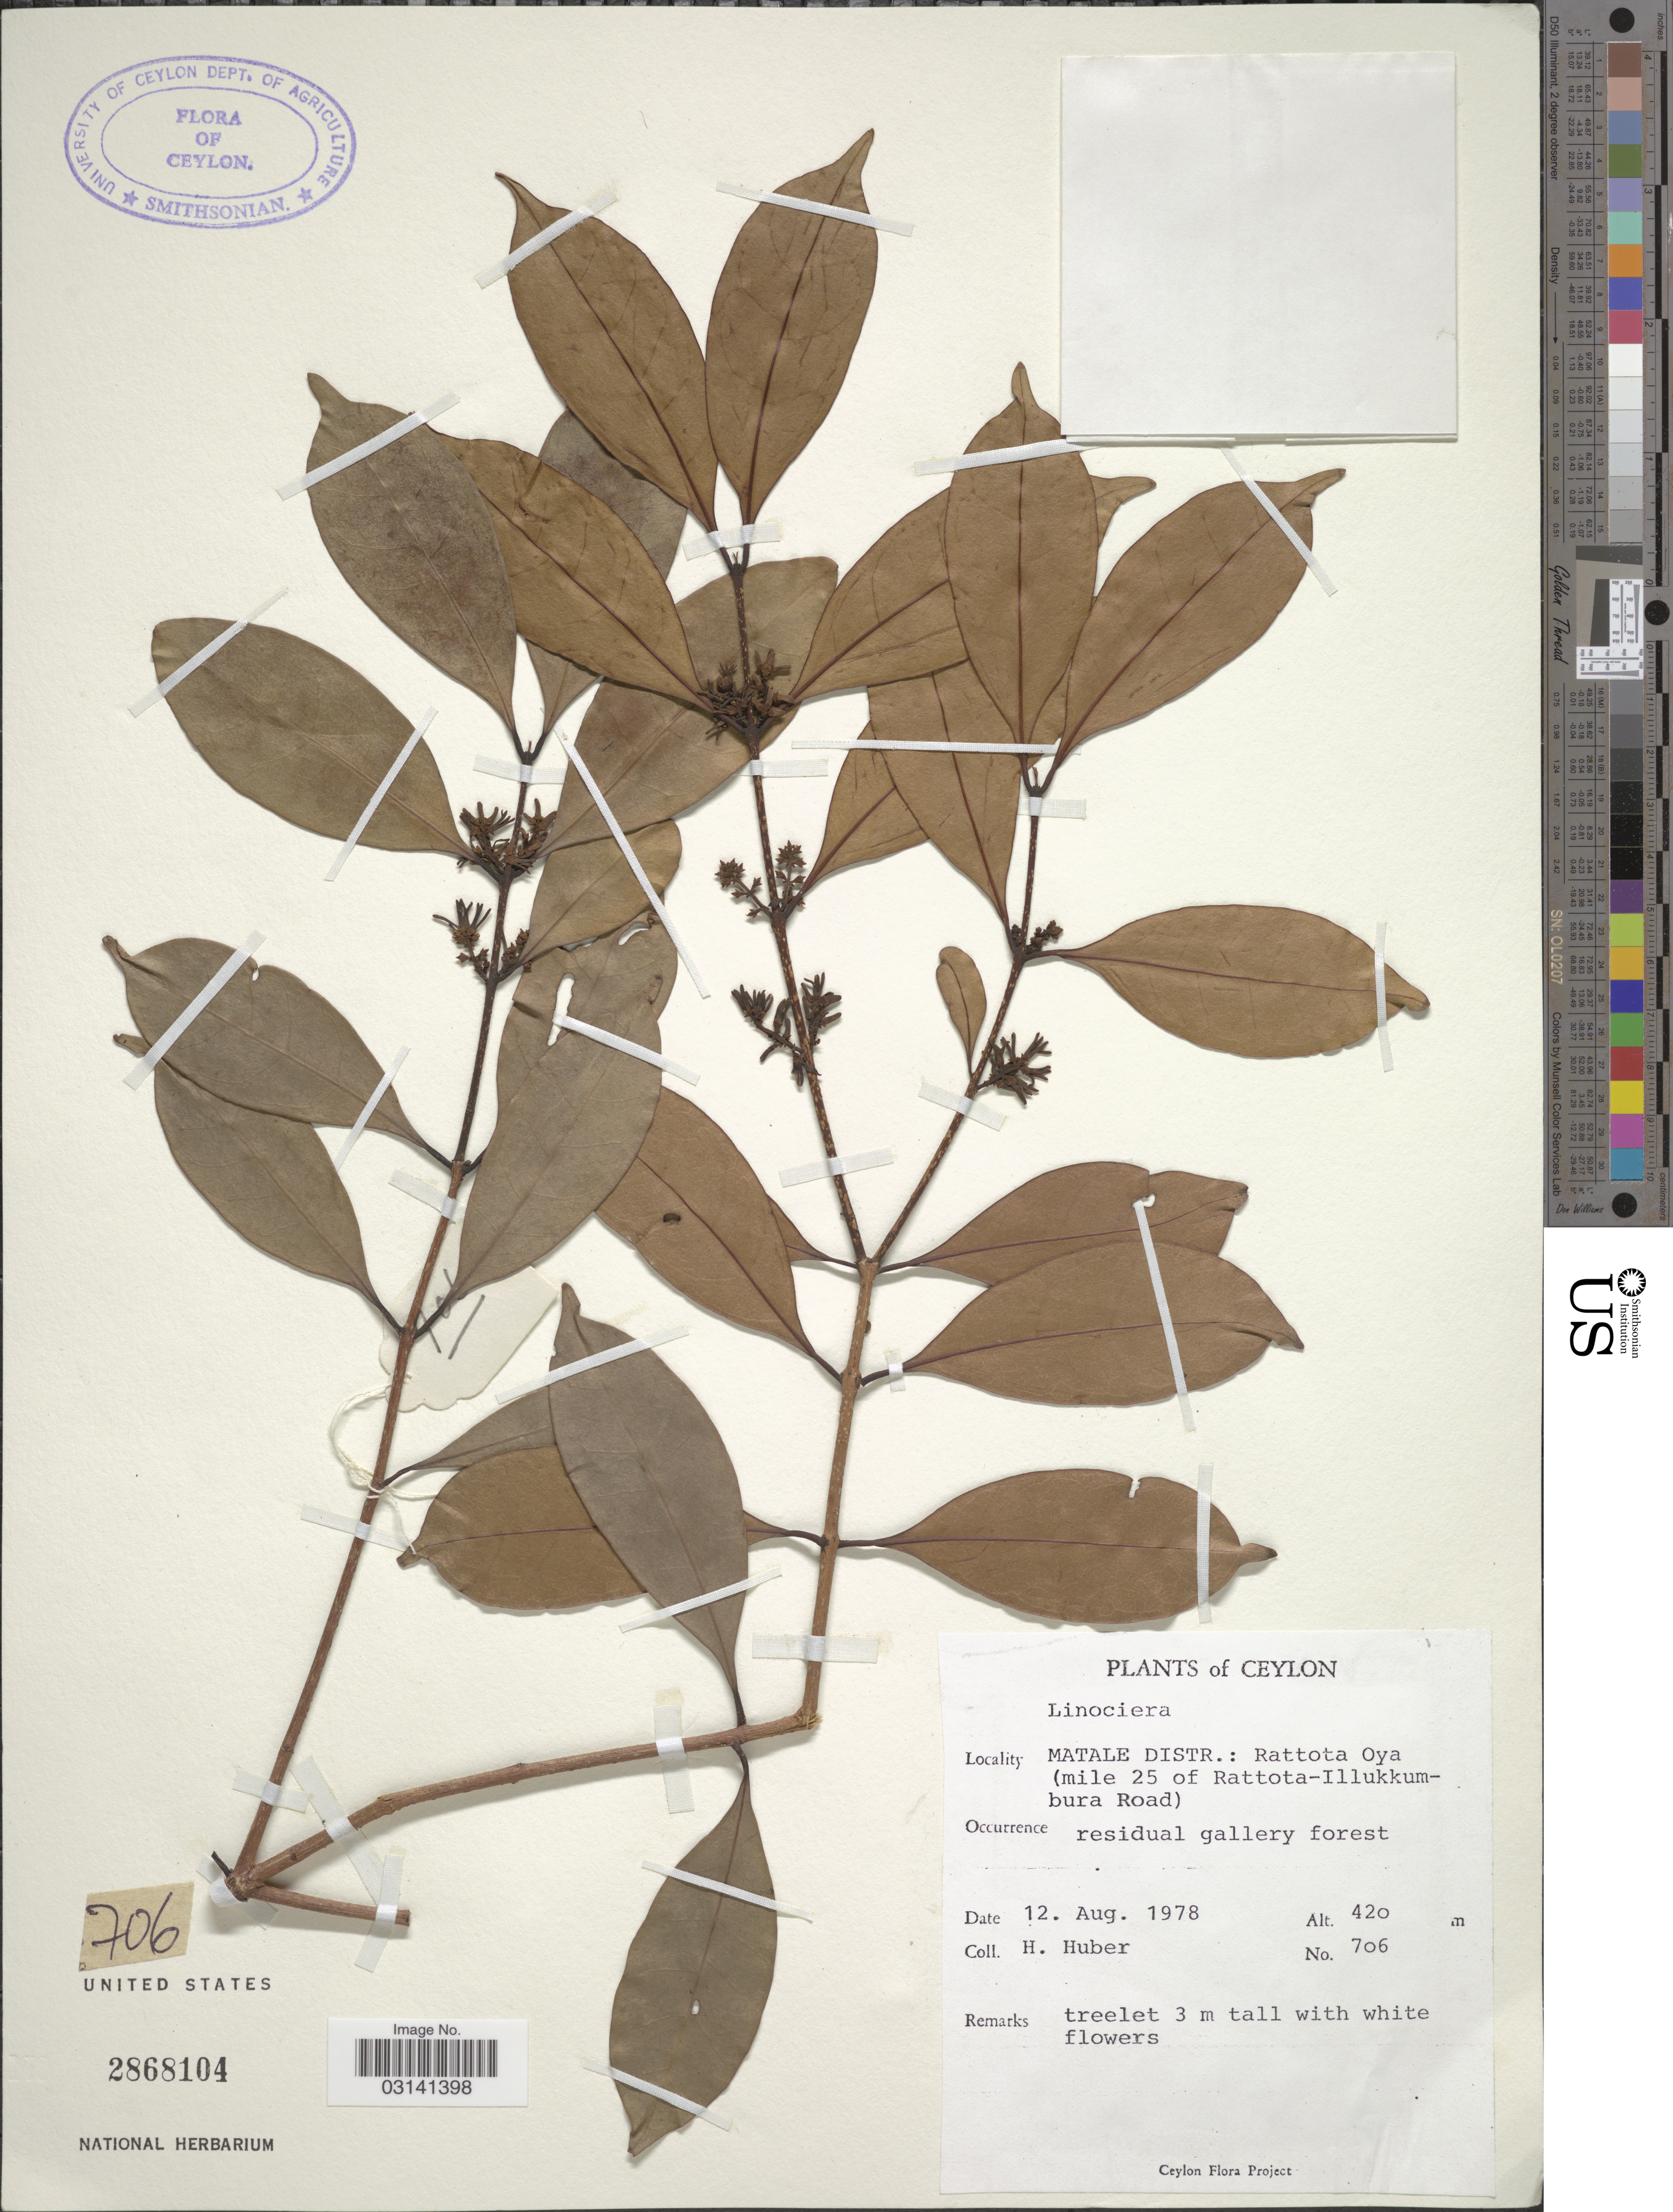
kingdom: Plantae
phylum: Tracheophyta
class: Magnoliopsida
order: Lamiales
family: Oleaceae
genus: Chionanthus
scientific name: Chionanthus sp.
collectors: H. Huber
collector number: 706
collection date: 1978-08-12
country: Sri Lanka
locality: Ceylon. Matale Distri.: Rattota Oya (mile 25 of Rattota-Illukkumbura Road).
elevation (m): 420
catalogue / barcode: US 2868104